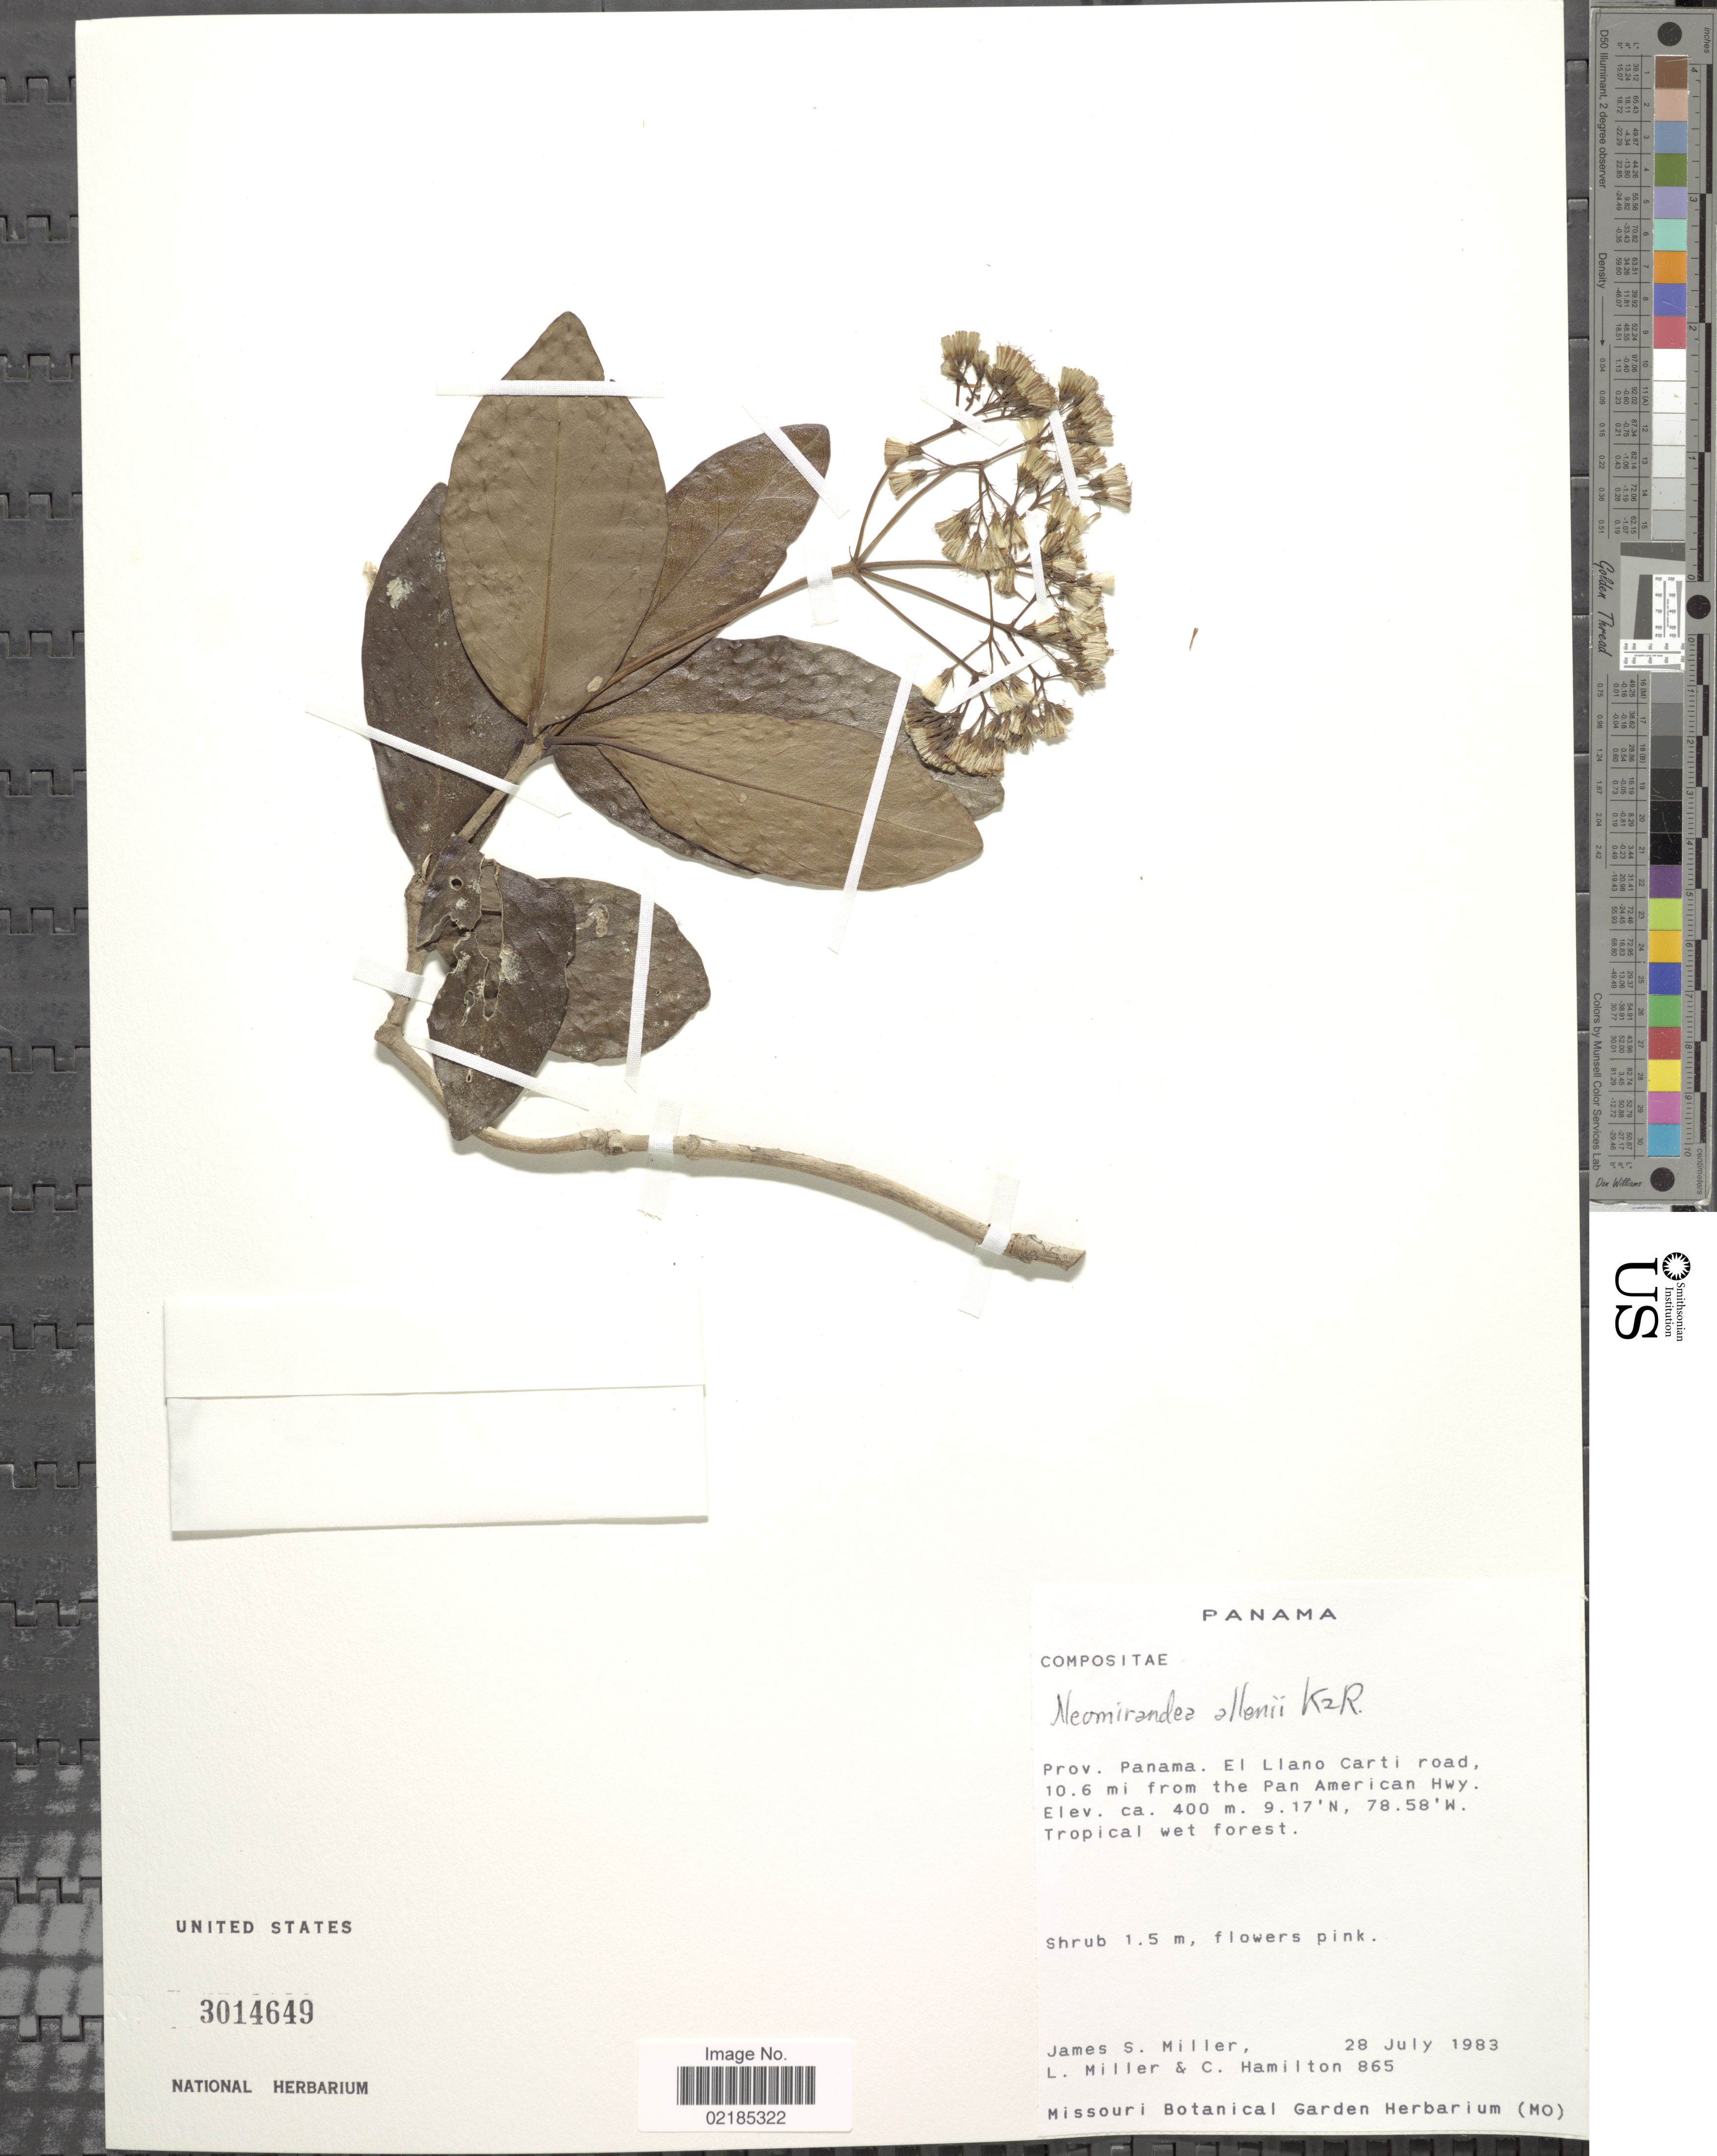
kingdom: Plantae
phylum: Tracheophyta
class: Magnoliopsida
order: Asterales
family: Asteraceae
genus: Neomirandea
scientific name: Neomirandea allenii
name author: R.M. King & H. Rob.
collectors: J. S. Miller, L. Miller & C. Hamilton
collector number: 865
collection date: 1983-07-28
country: Panama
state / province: Panamá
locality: El LLano Carti road 10.6 mi from the Pan American Hwy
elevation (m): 400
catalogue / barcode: US 3014649